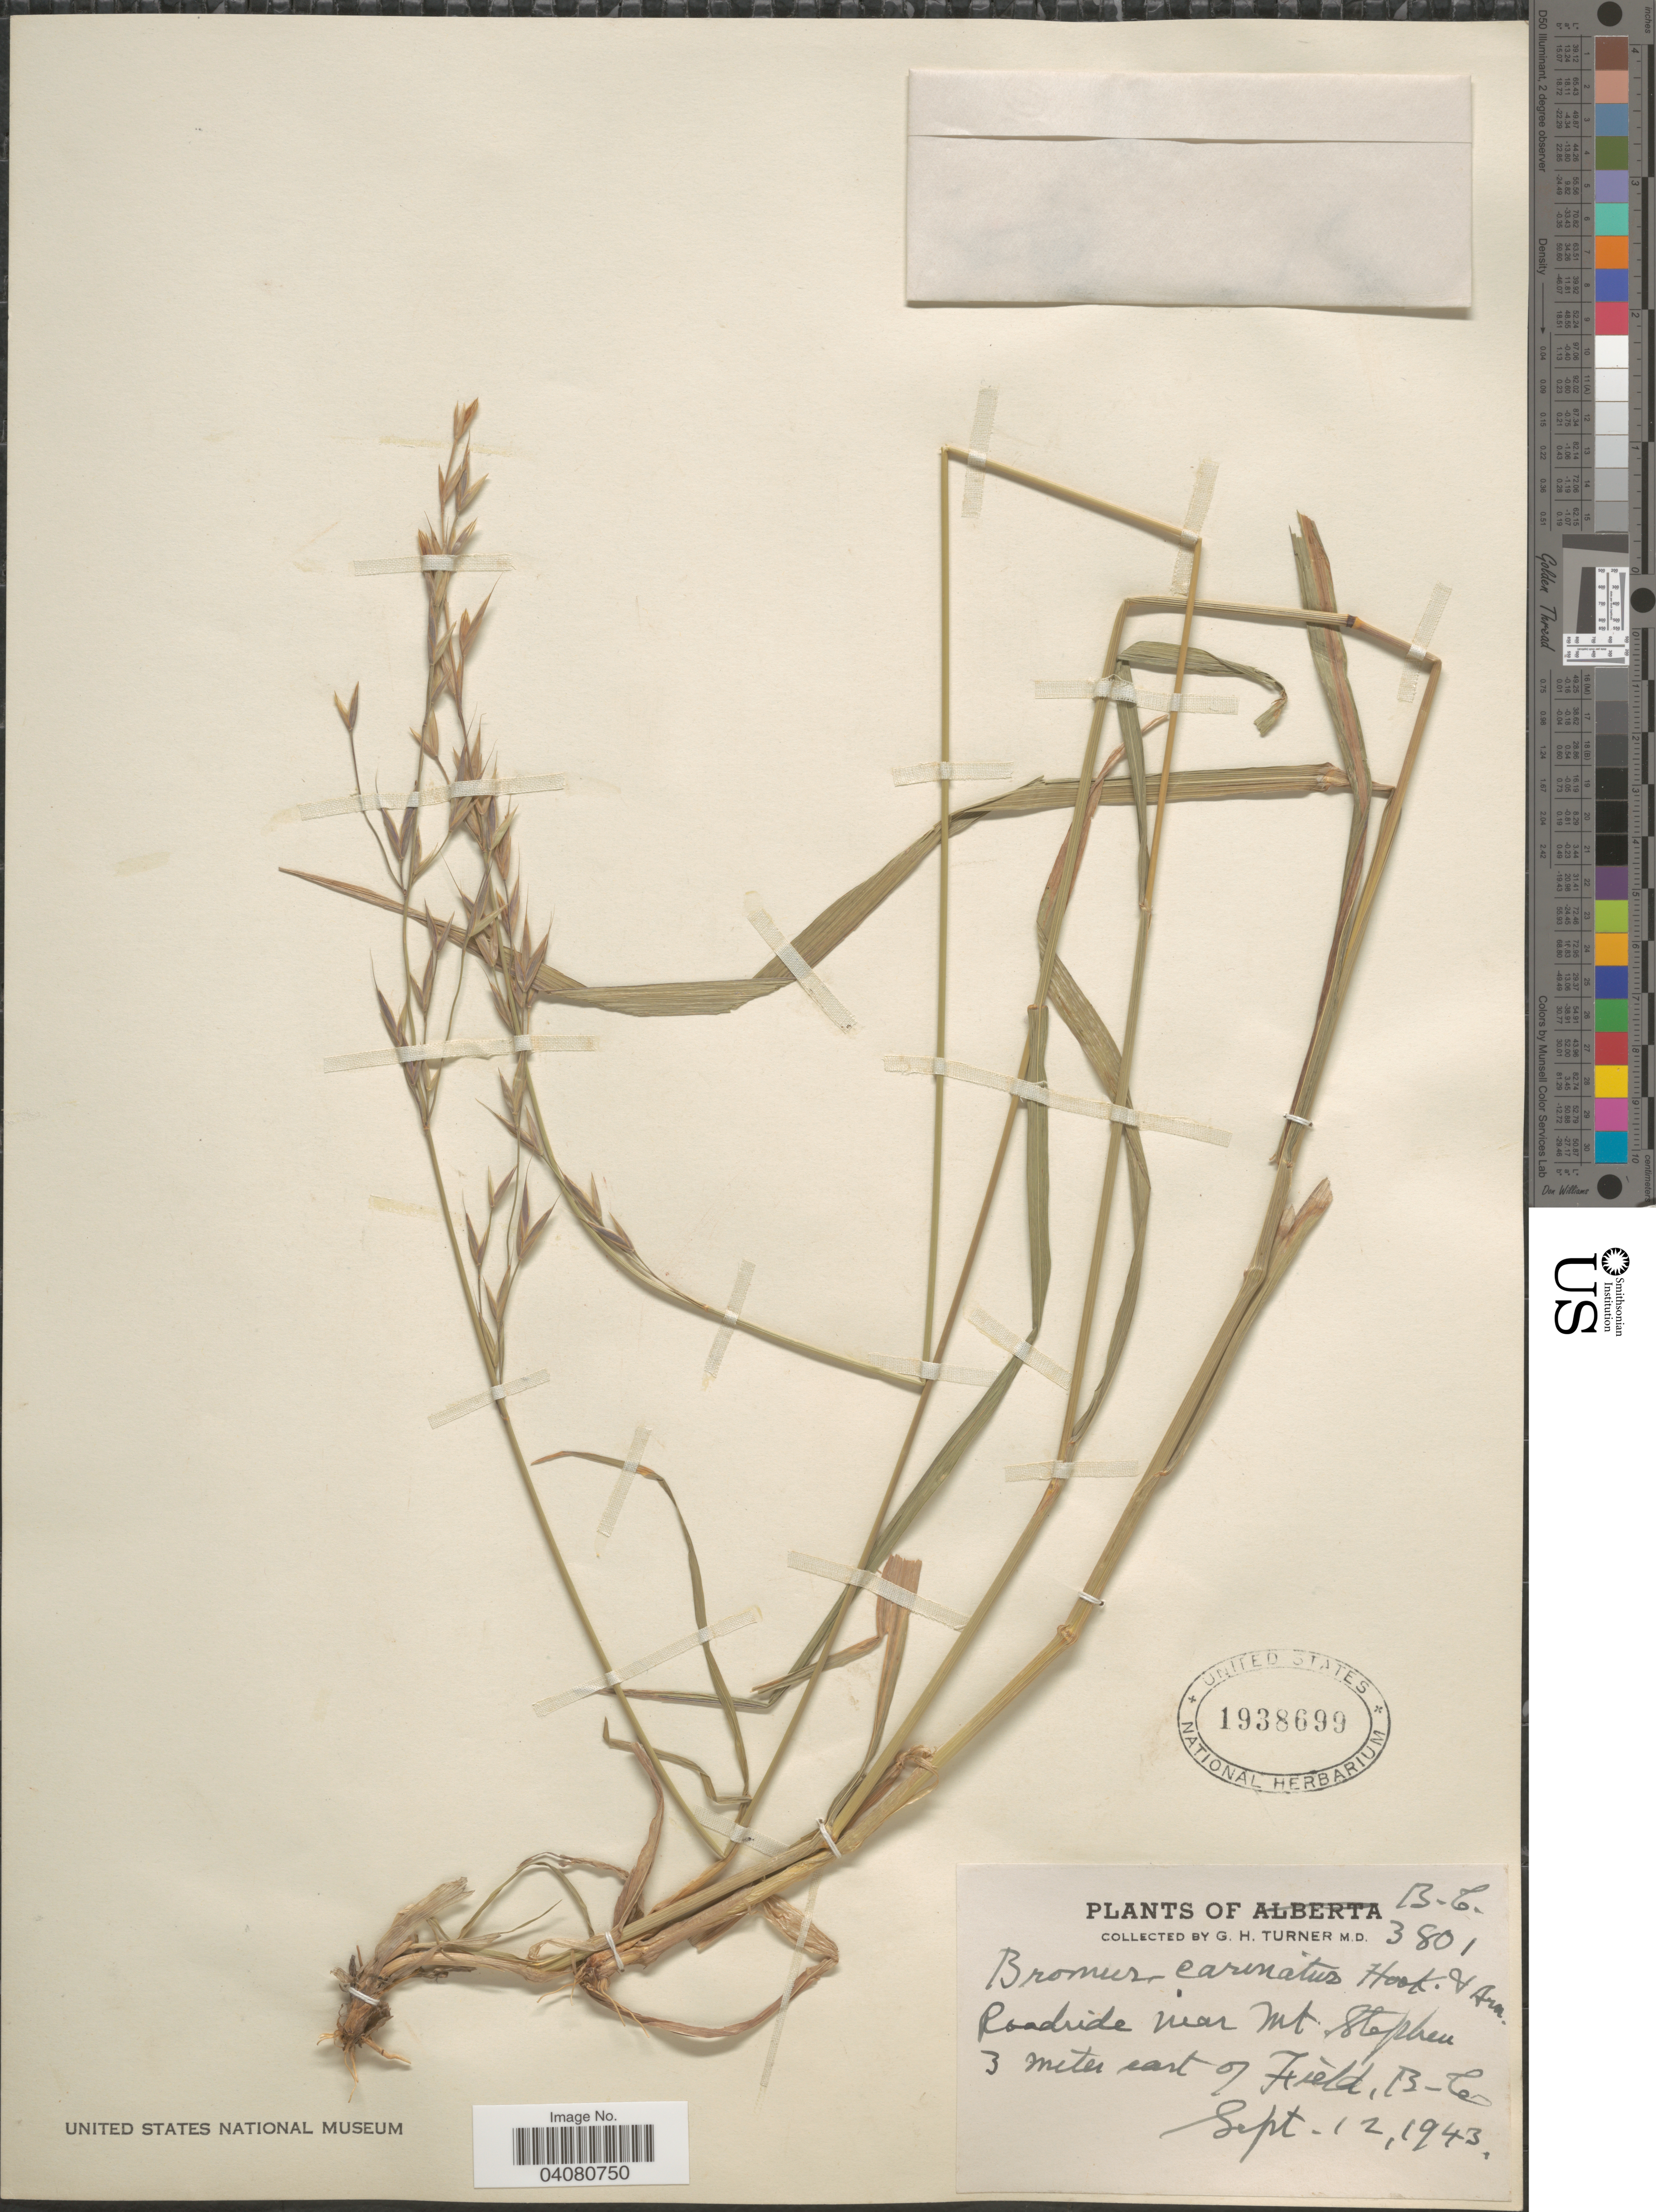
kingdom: Plantae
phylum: Tracheophyta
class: Liliopsida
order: Poales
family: Poaceae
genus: Bromus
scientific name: Bromus carinatus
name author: Hook. & Arn.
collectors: G. H. Turner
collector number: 3801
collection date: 1943-09-12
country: Canada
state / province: British Columbia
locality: Roadside near Mt Stephen 3 meter east of Field.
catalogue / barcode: US 1938699